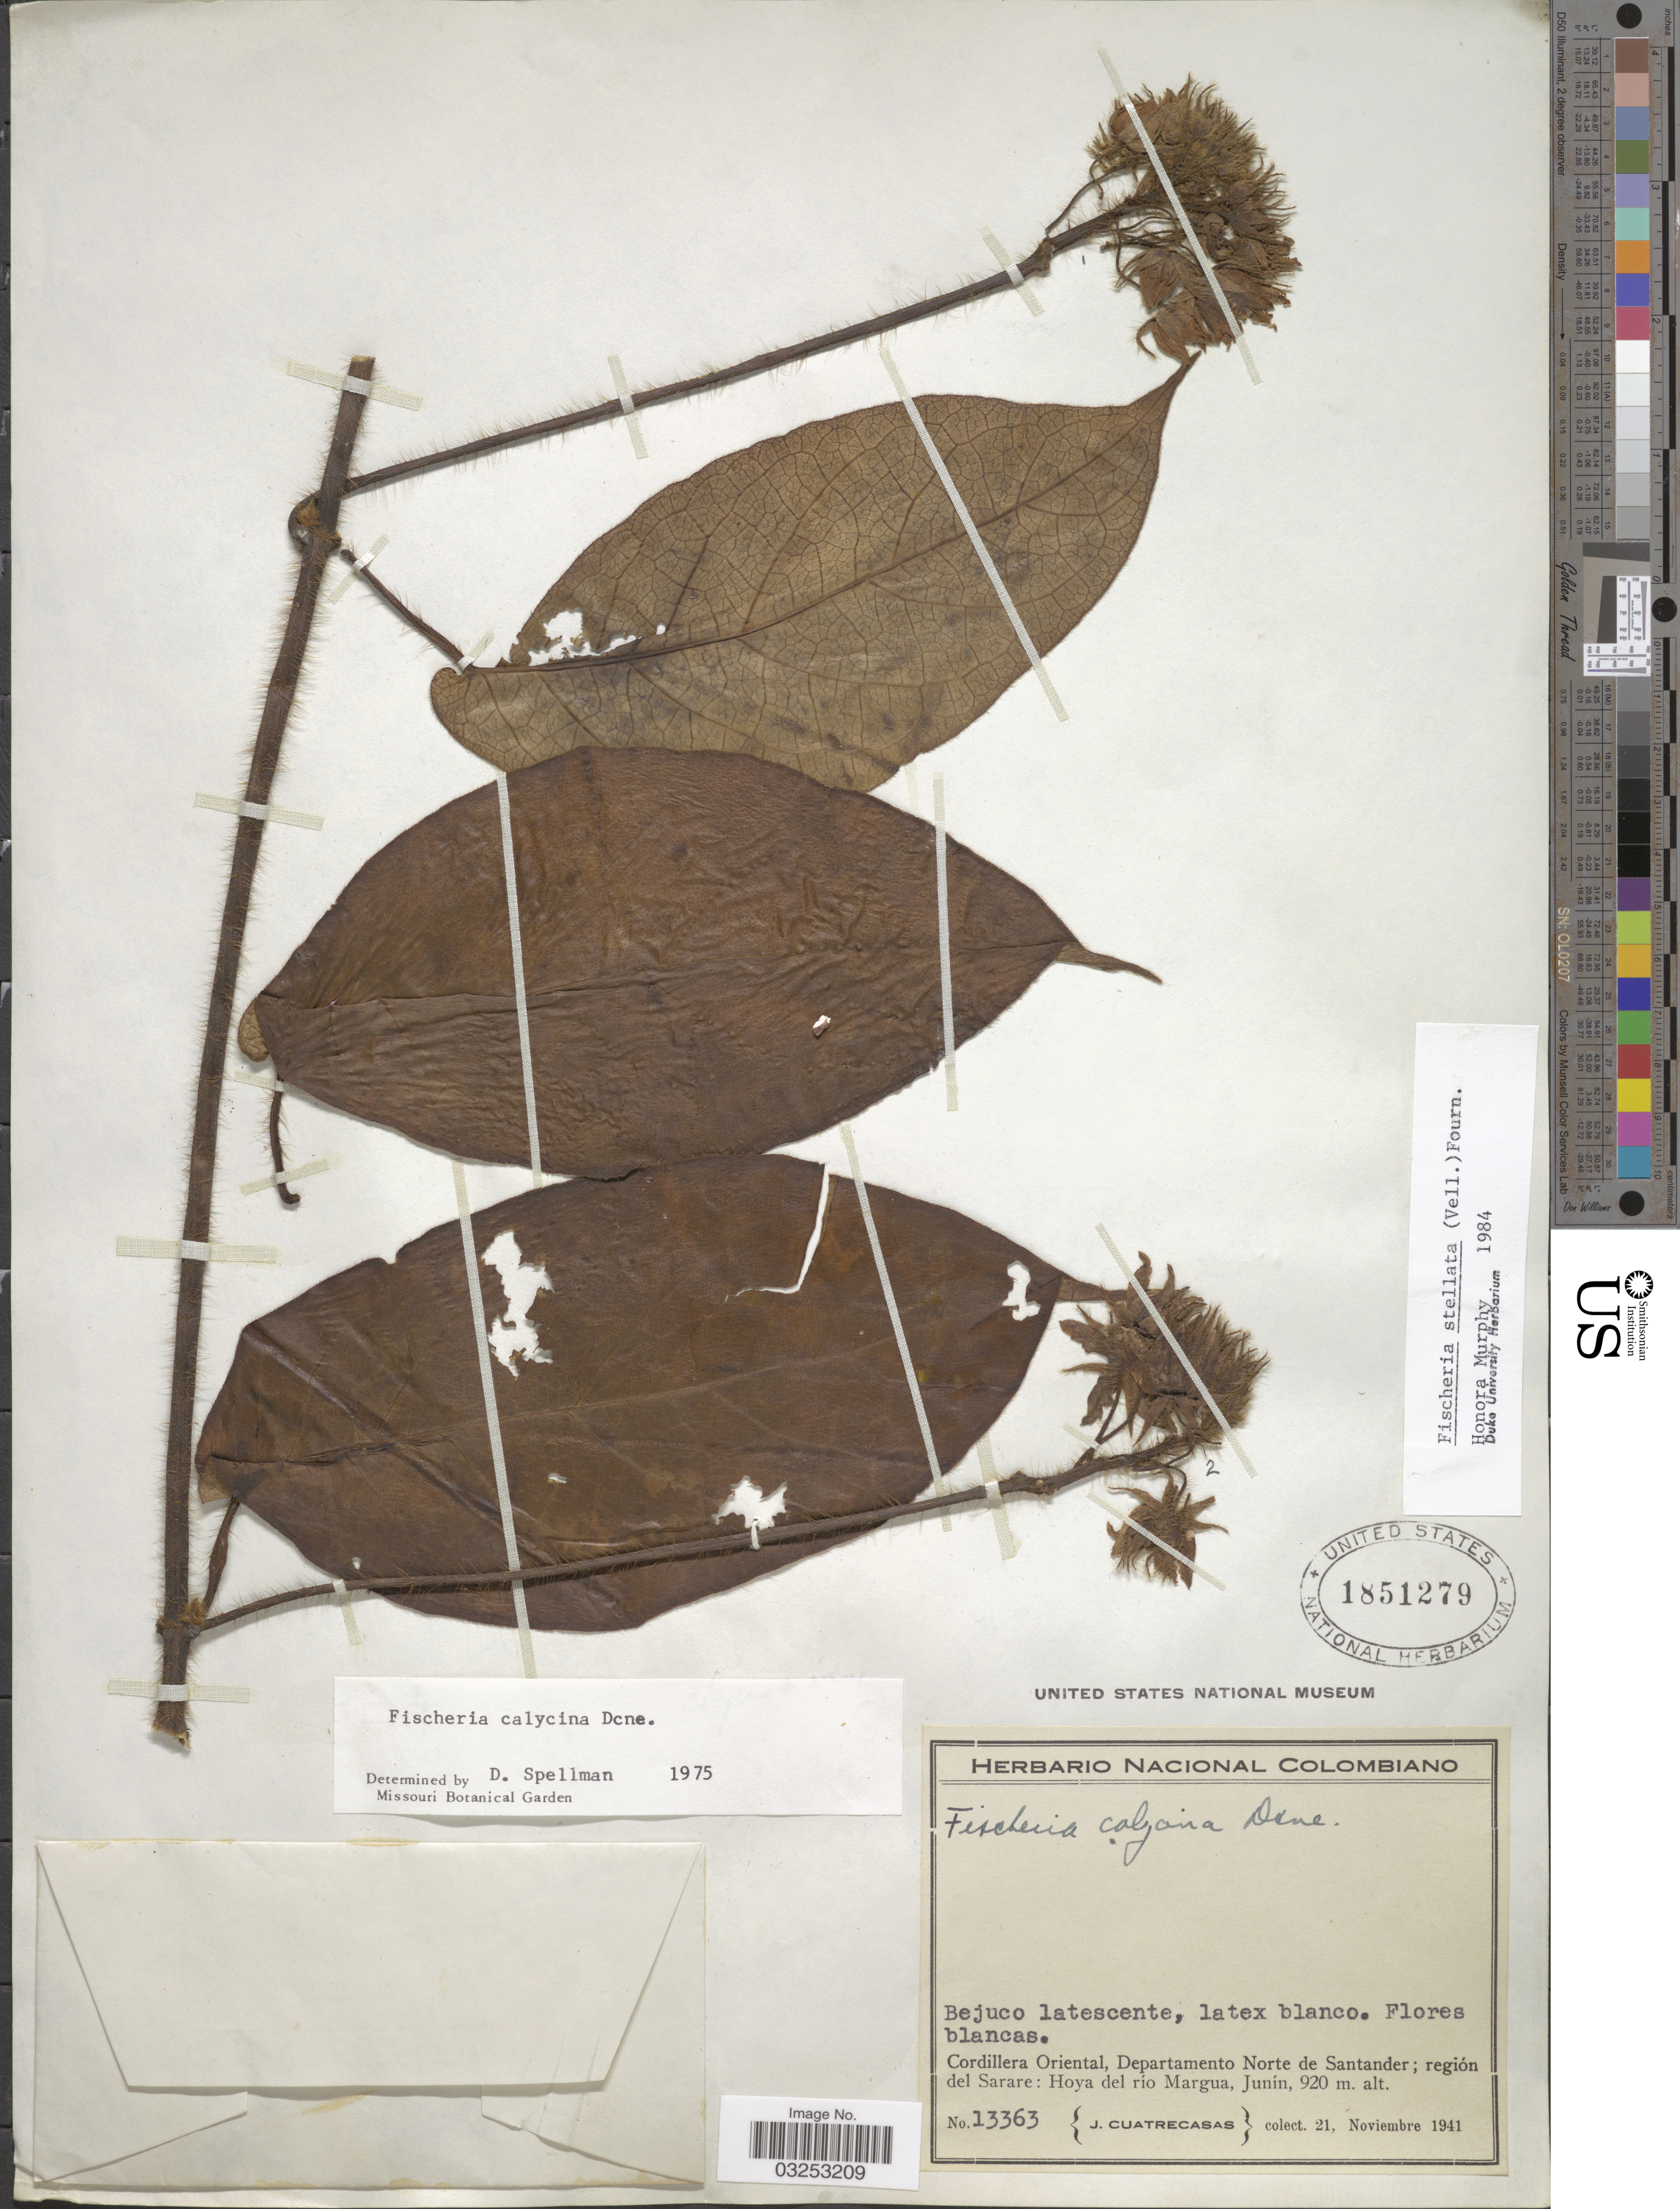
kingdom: Plantae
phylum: Tracheophyta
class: Magnoliopsida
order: Gentianales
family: Apocynaceae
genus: Fischeria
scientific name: Fischeria stellata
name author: (Vell.) E. Fourn.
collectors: J. Cuatrecasas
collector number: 13363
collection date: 1941-11-21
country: Colombia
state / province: Norte de Santander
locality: Cordillera Oriental, Departamento Norte de Santander; región del Sarare: Hoya del río Margua, Junín.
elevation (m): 920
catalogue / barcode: US 1851279